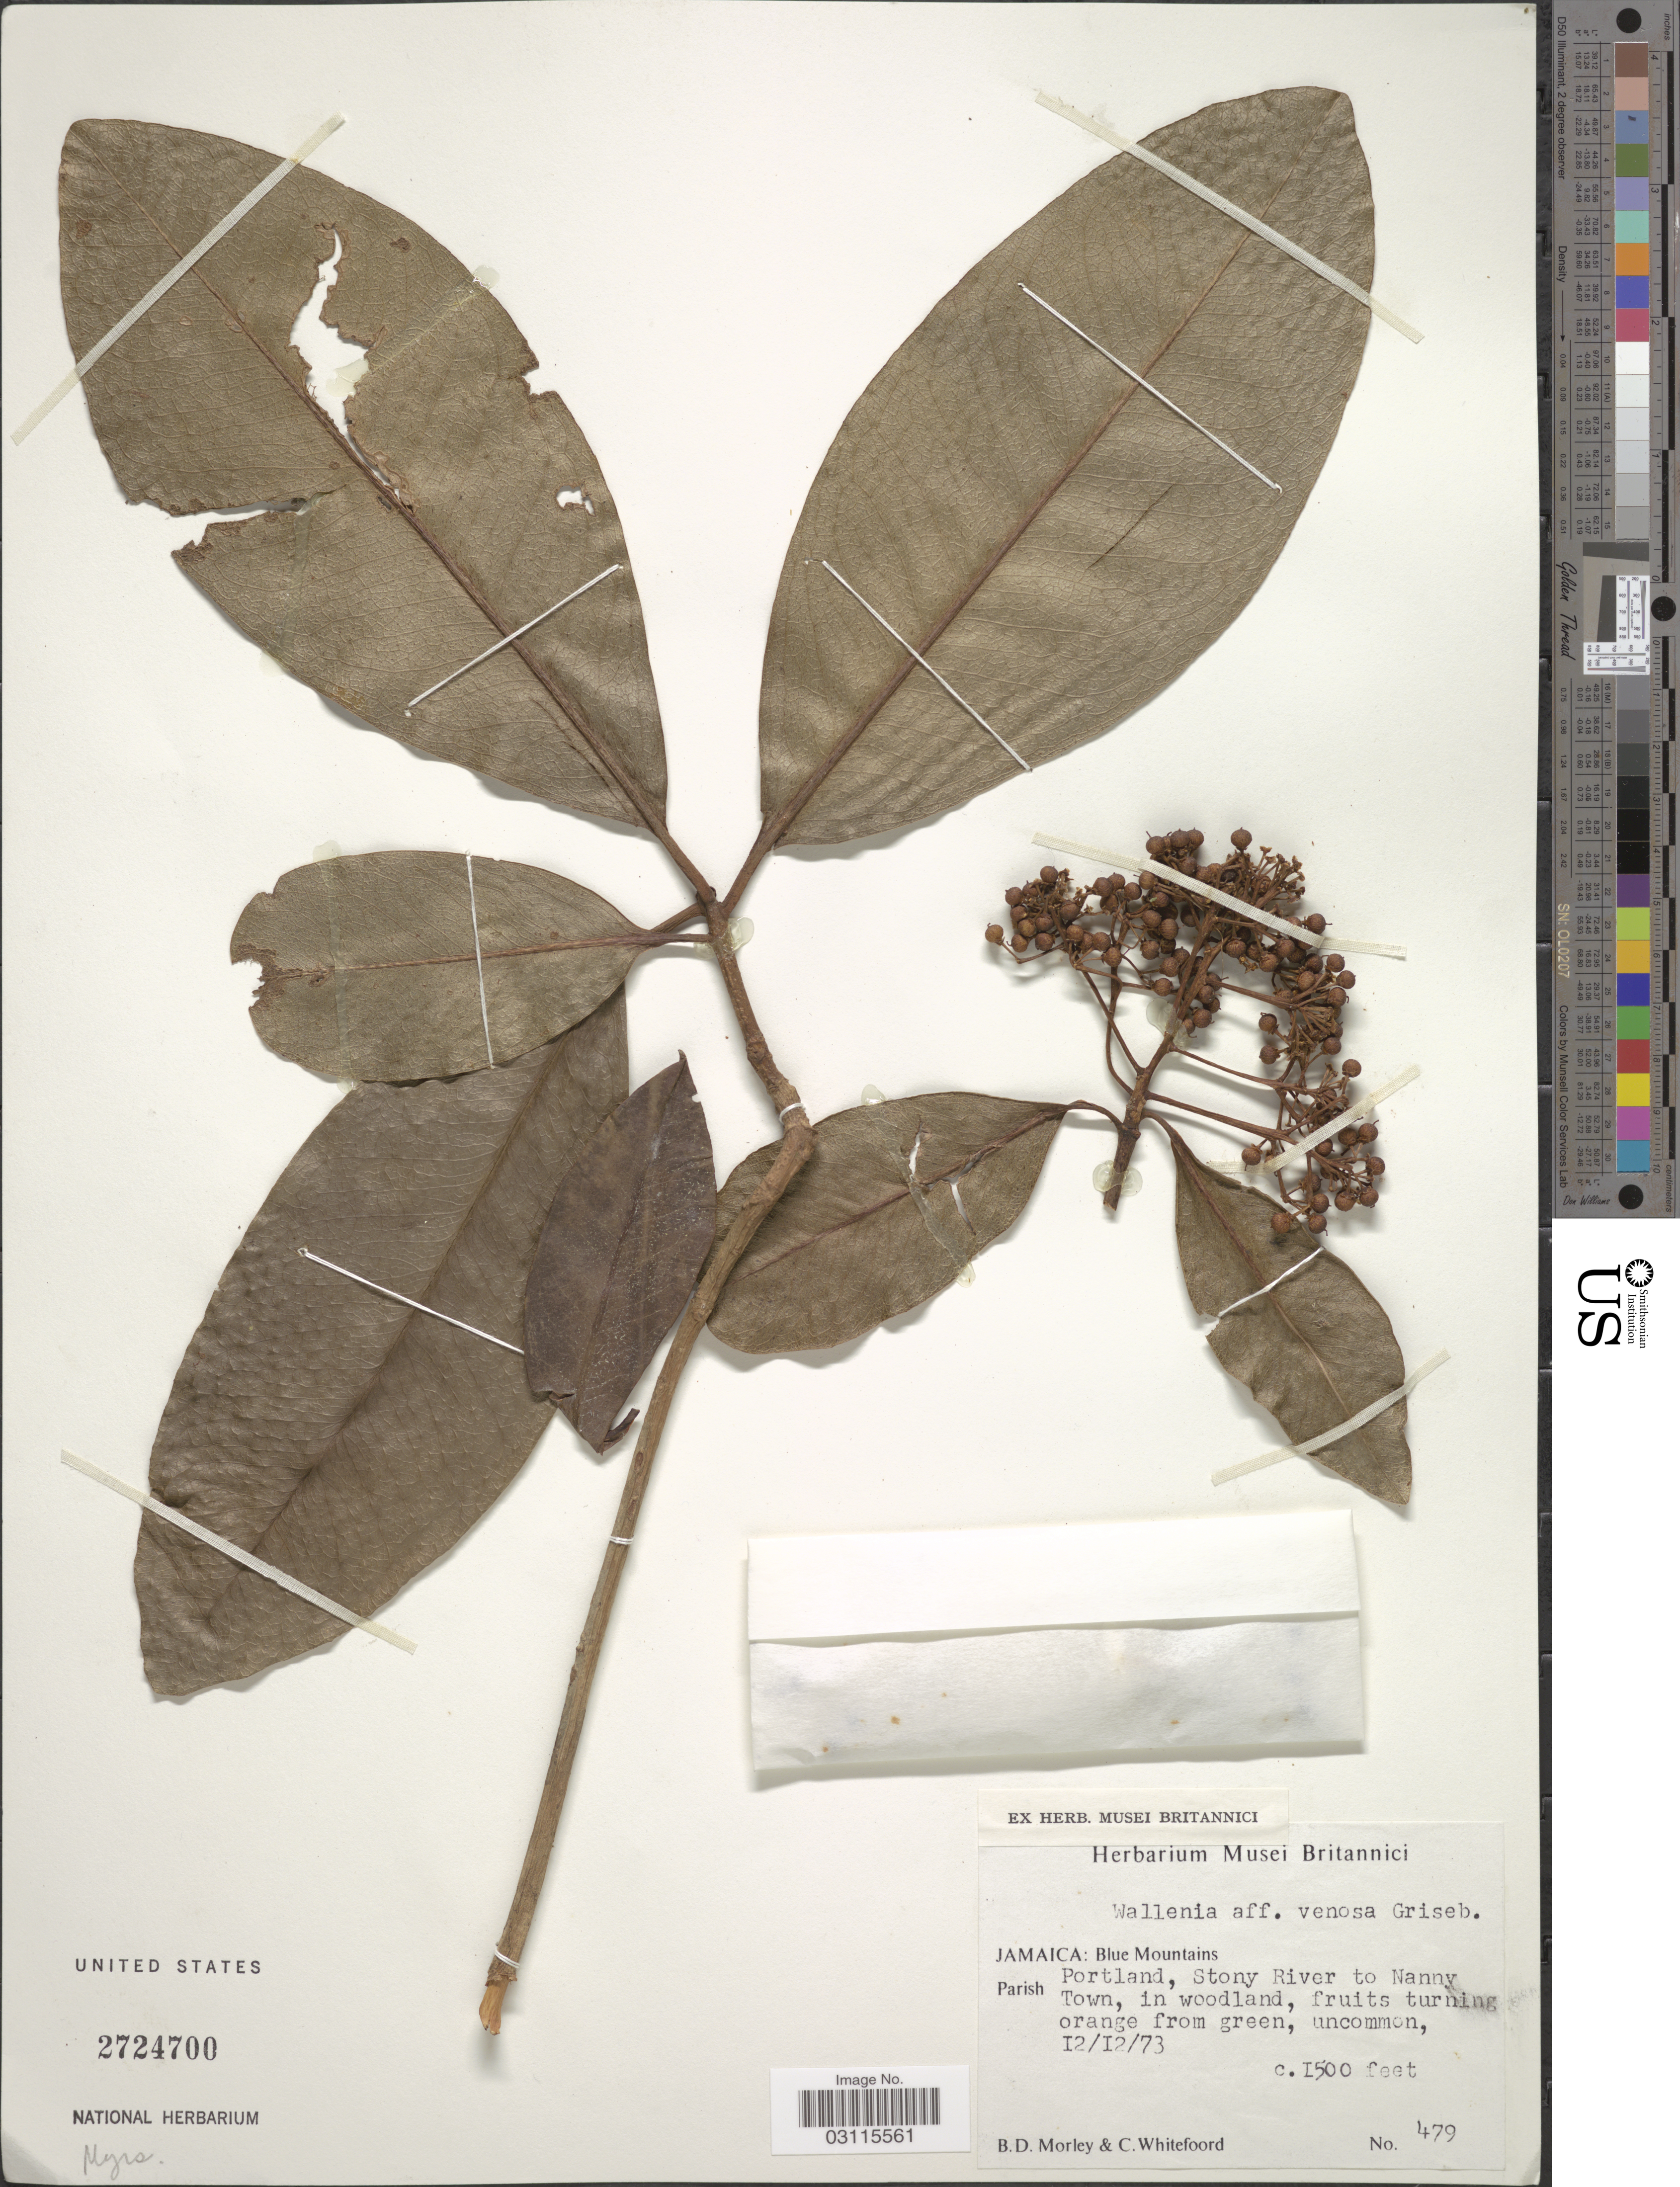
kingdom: Plantae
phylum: Tracheophyta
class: Magnoliopsida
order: Ericales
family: Primulaceae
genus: Wallenia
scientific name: Wallenia venosa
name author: Griseb.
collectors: B. D. Morley & C. Whitefoord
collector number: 479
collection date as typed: Transcribed d/m/y: 12/12/73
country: Jamaica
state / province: Portland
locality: Blue Mountains. Parish Portland, Stony River to Nanny Town.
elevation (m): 457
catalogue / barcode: US 2724700